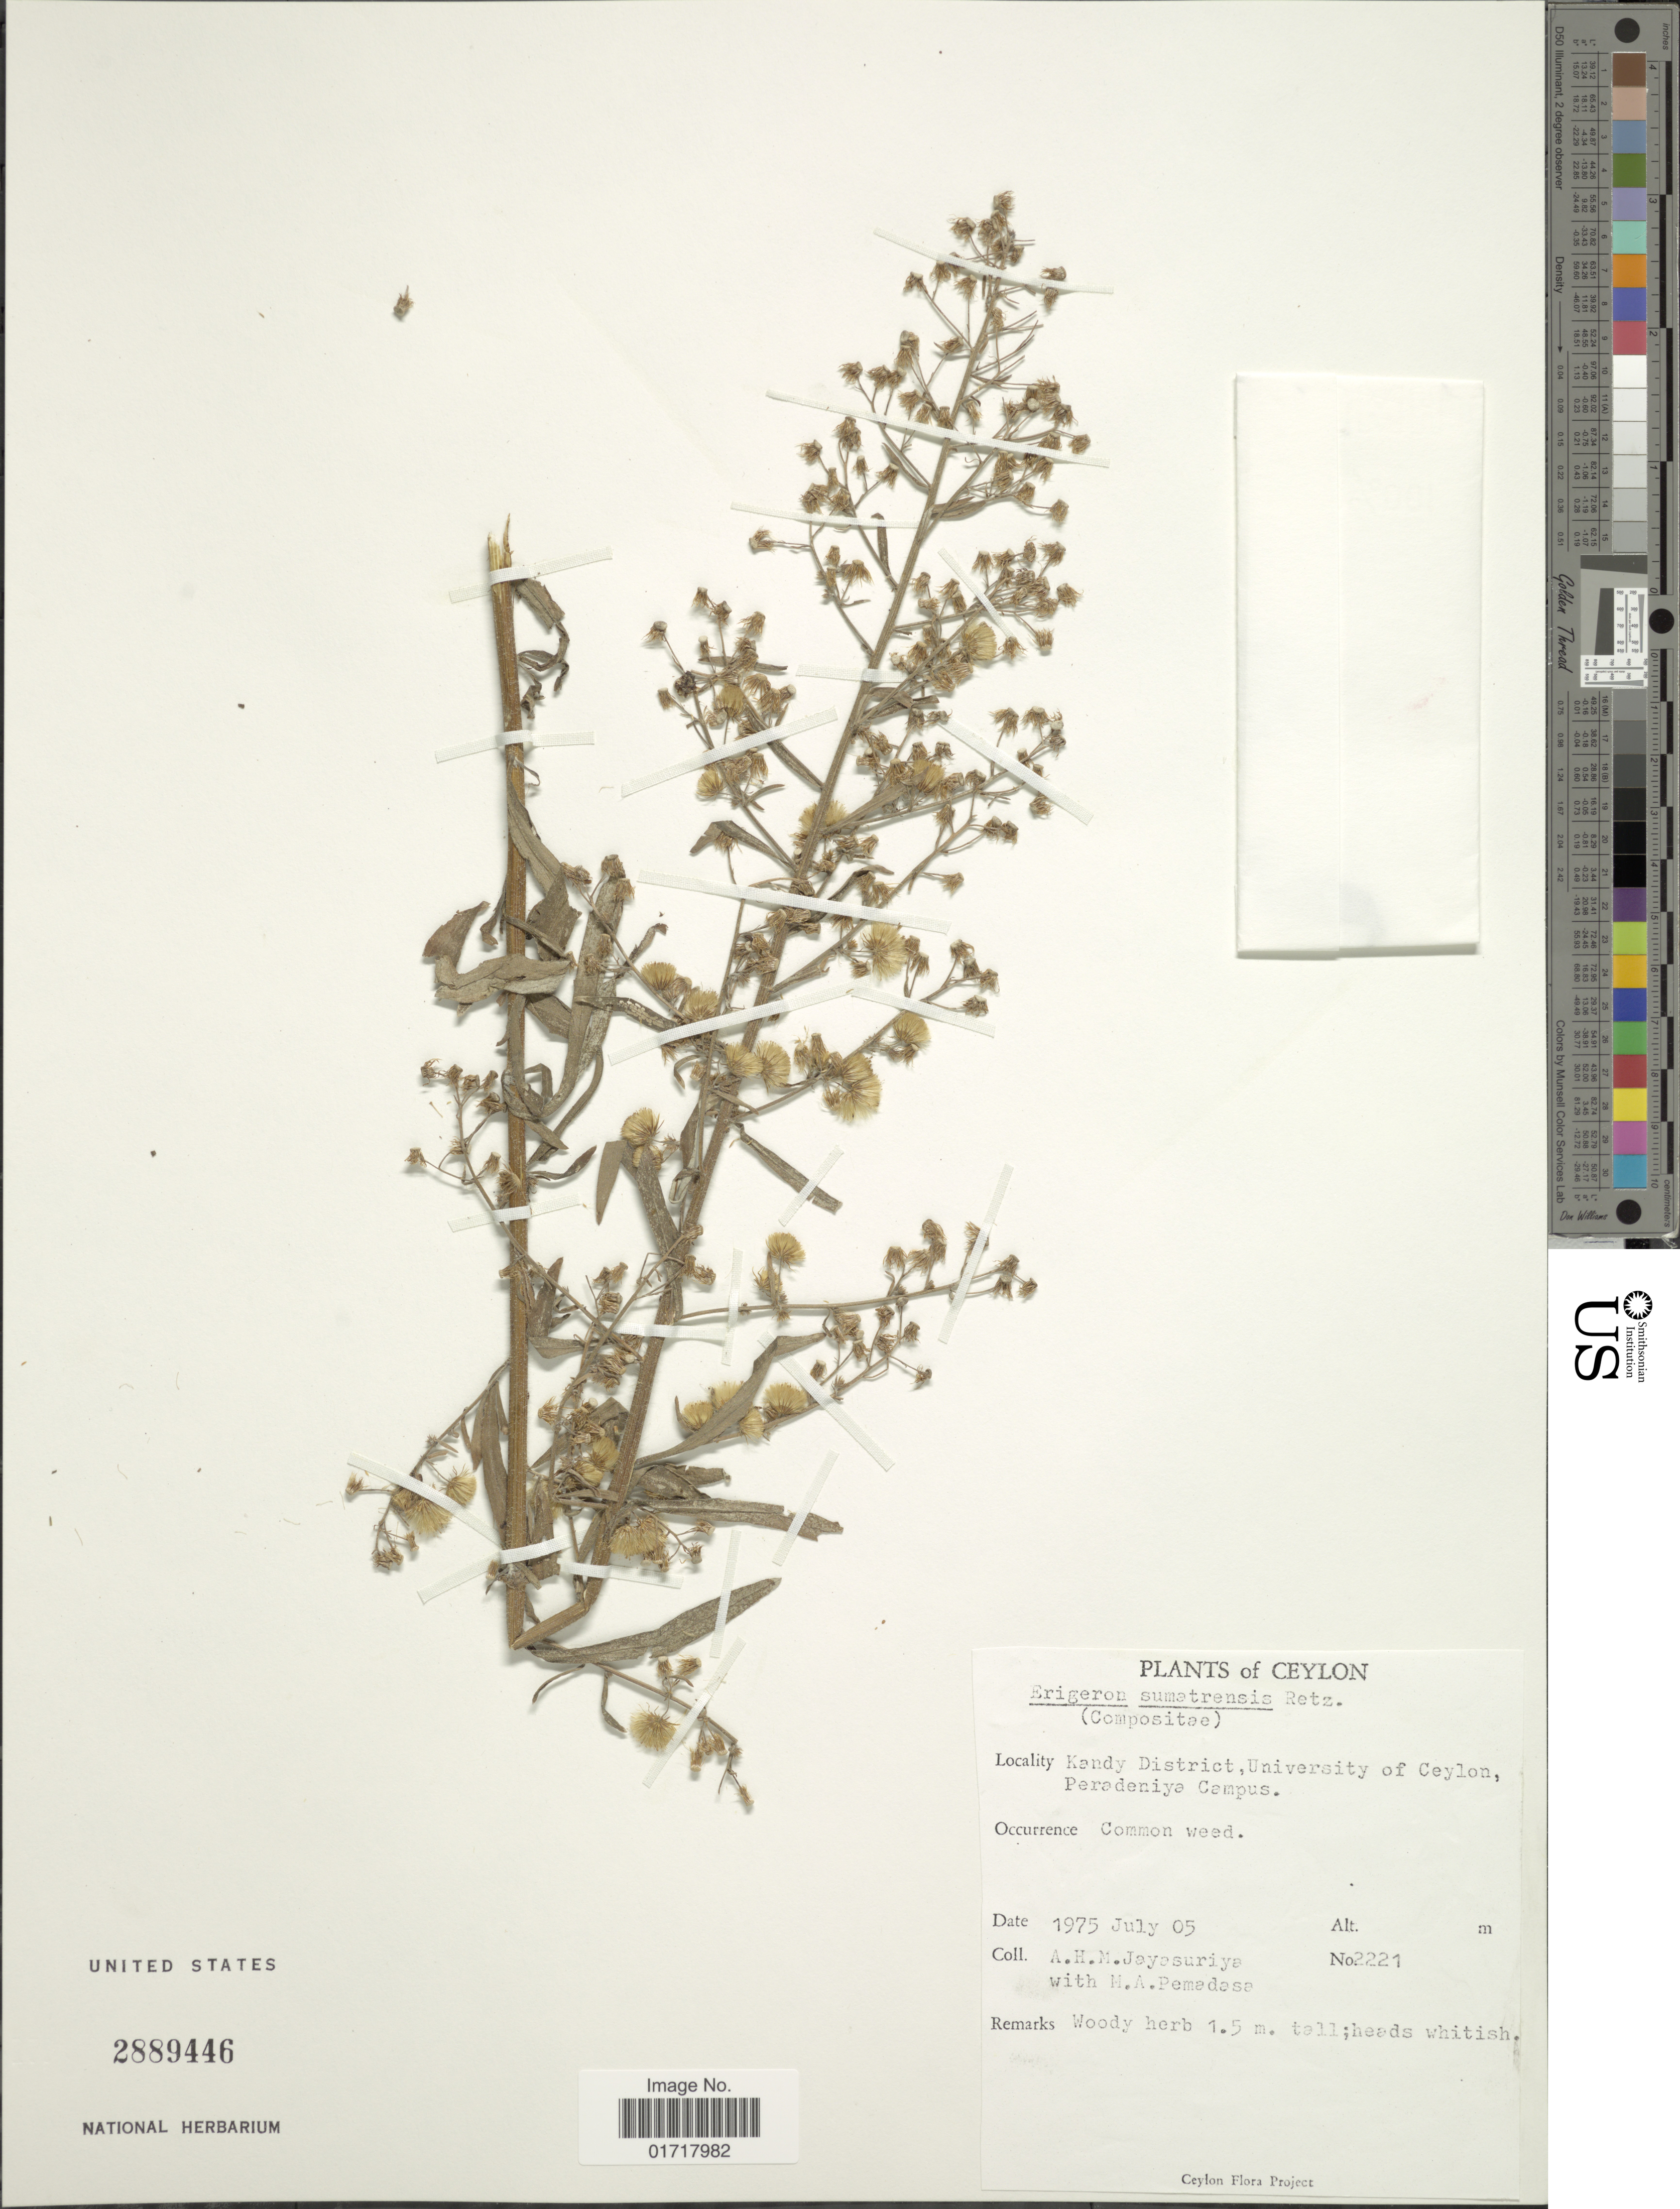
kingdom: Plantae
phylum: Tracheophyta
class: Magnoliopsida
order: Asterales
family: Asteraceae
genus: Conyza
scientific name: Conyza sp.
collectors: A. H. Jayasuriya & M. Pemadasa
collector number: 2221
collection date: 1975-07-05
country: Sri Lanka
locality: Ceylon, Kandy District, University of Ceylon, Peradeniya Campus.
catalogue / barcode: US 2889446